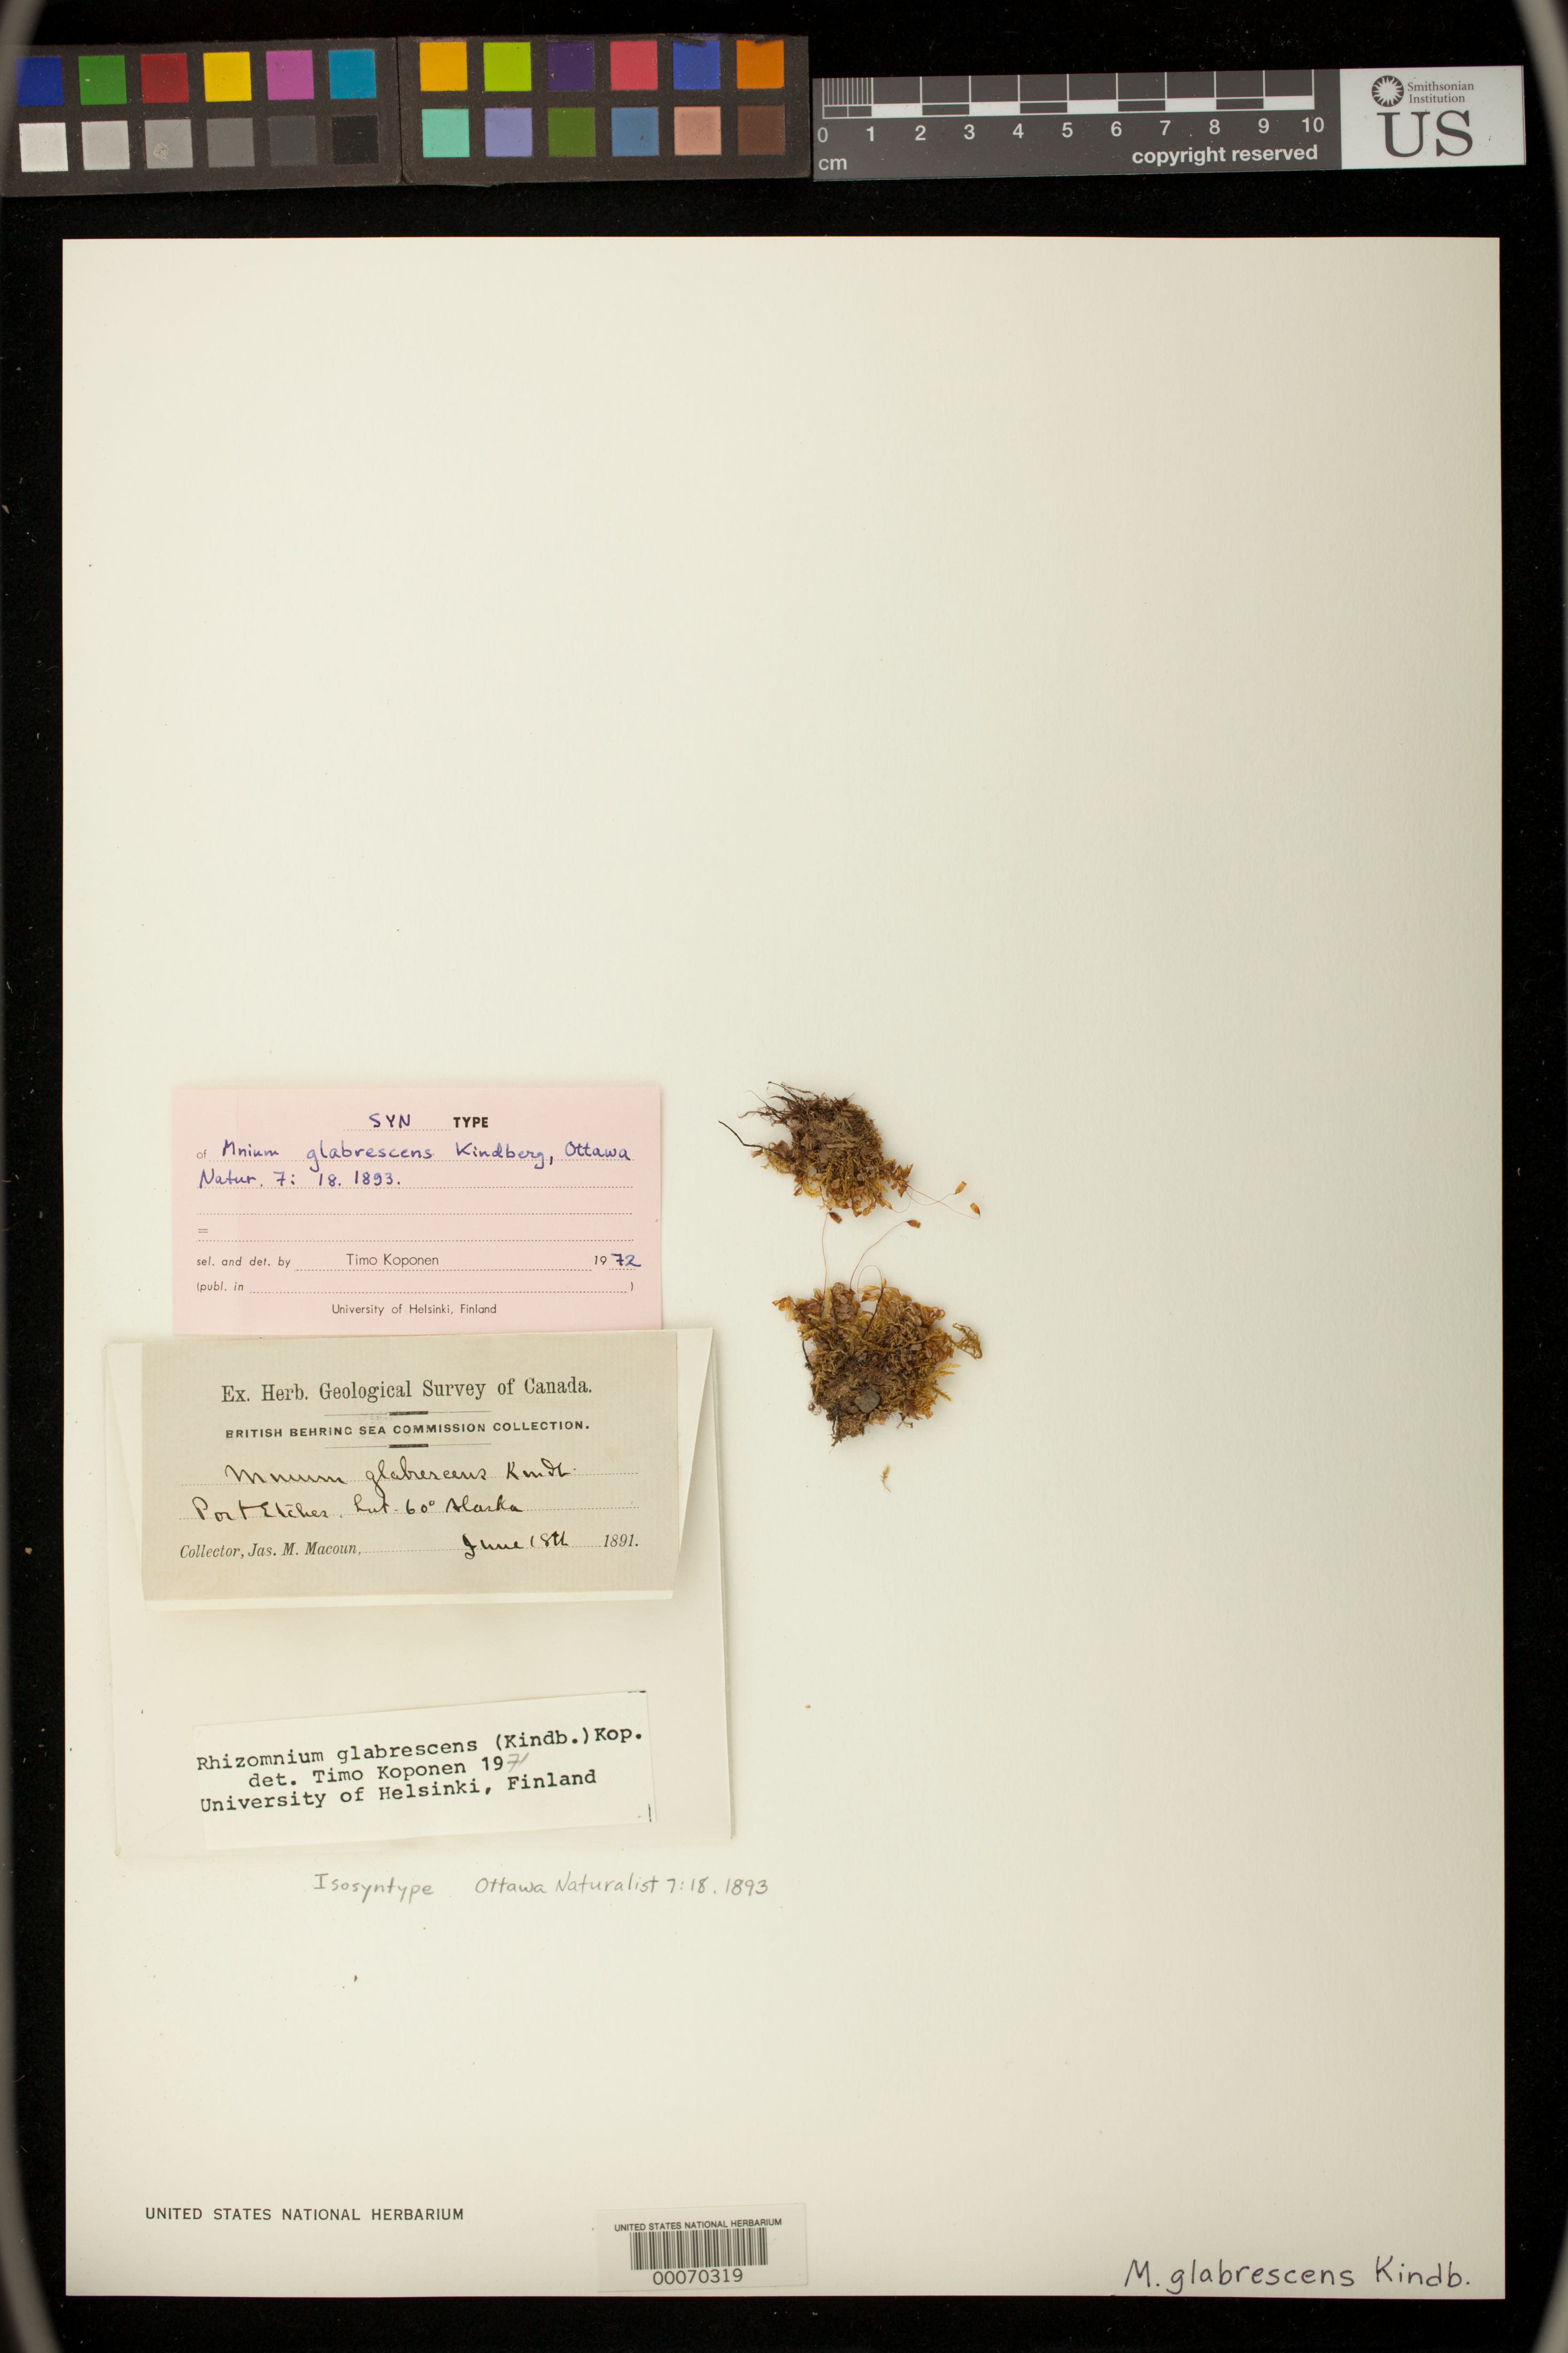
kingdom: Plantae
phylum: Bryophyta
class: Bryopsida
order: Bryales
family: Mniaceae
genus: Mnium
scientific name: Mnium glabrescens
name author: Kindb.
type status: Isosyntype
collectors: J. Macoun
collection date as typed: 18 Jun 1891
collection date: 1891-06-18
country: United States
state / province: Alaska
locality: Hinchinbrook Is., Port Etches.